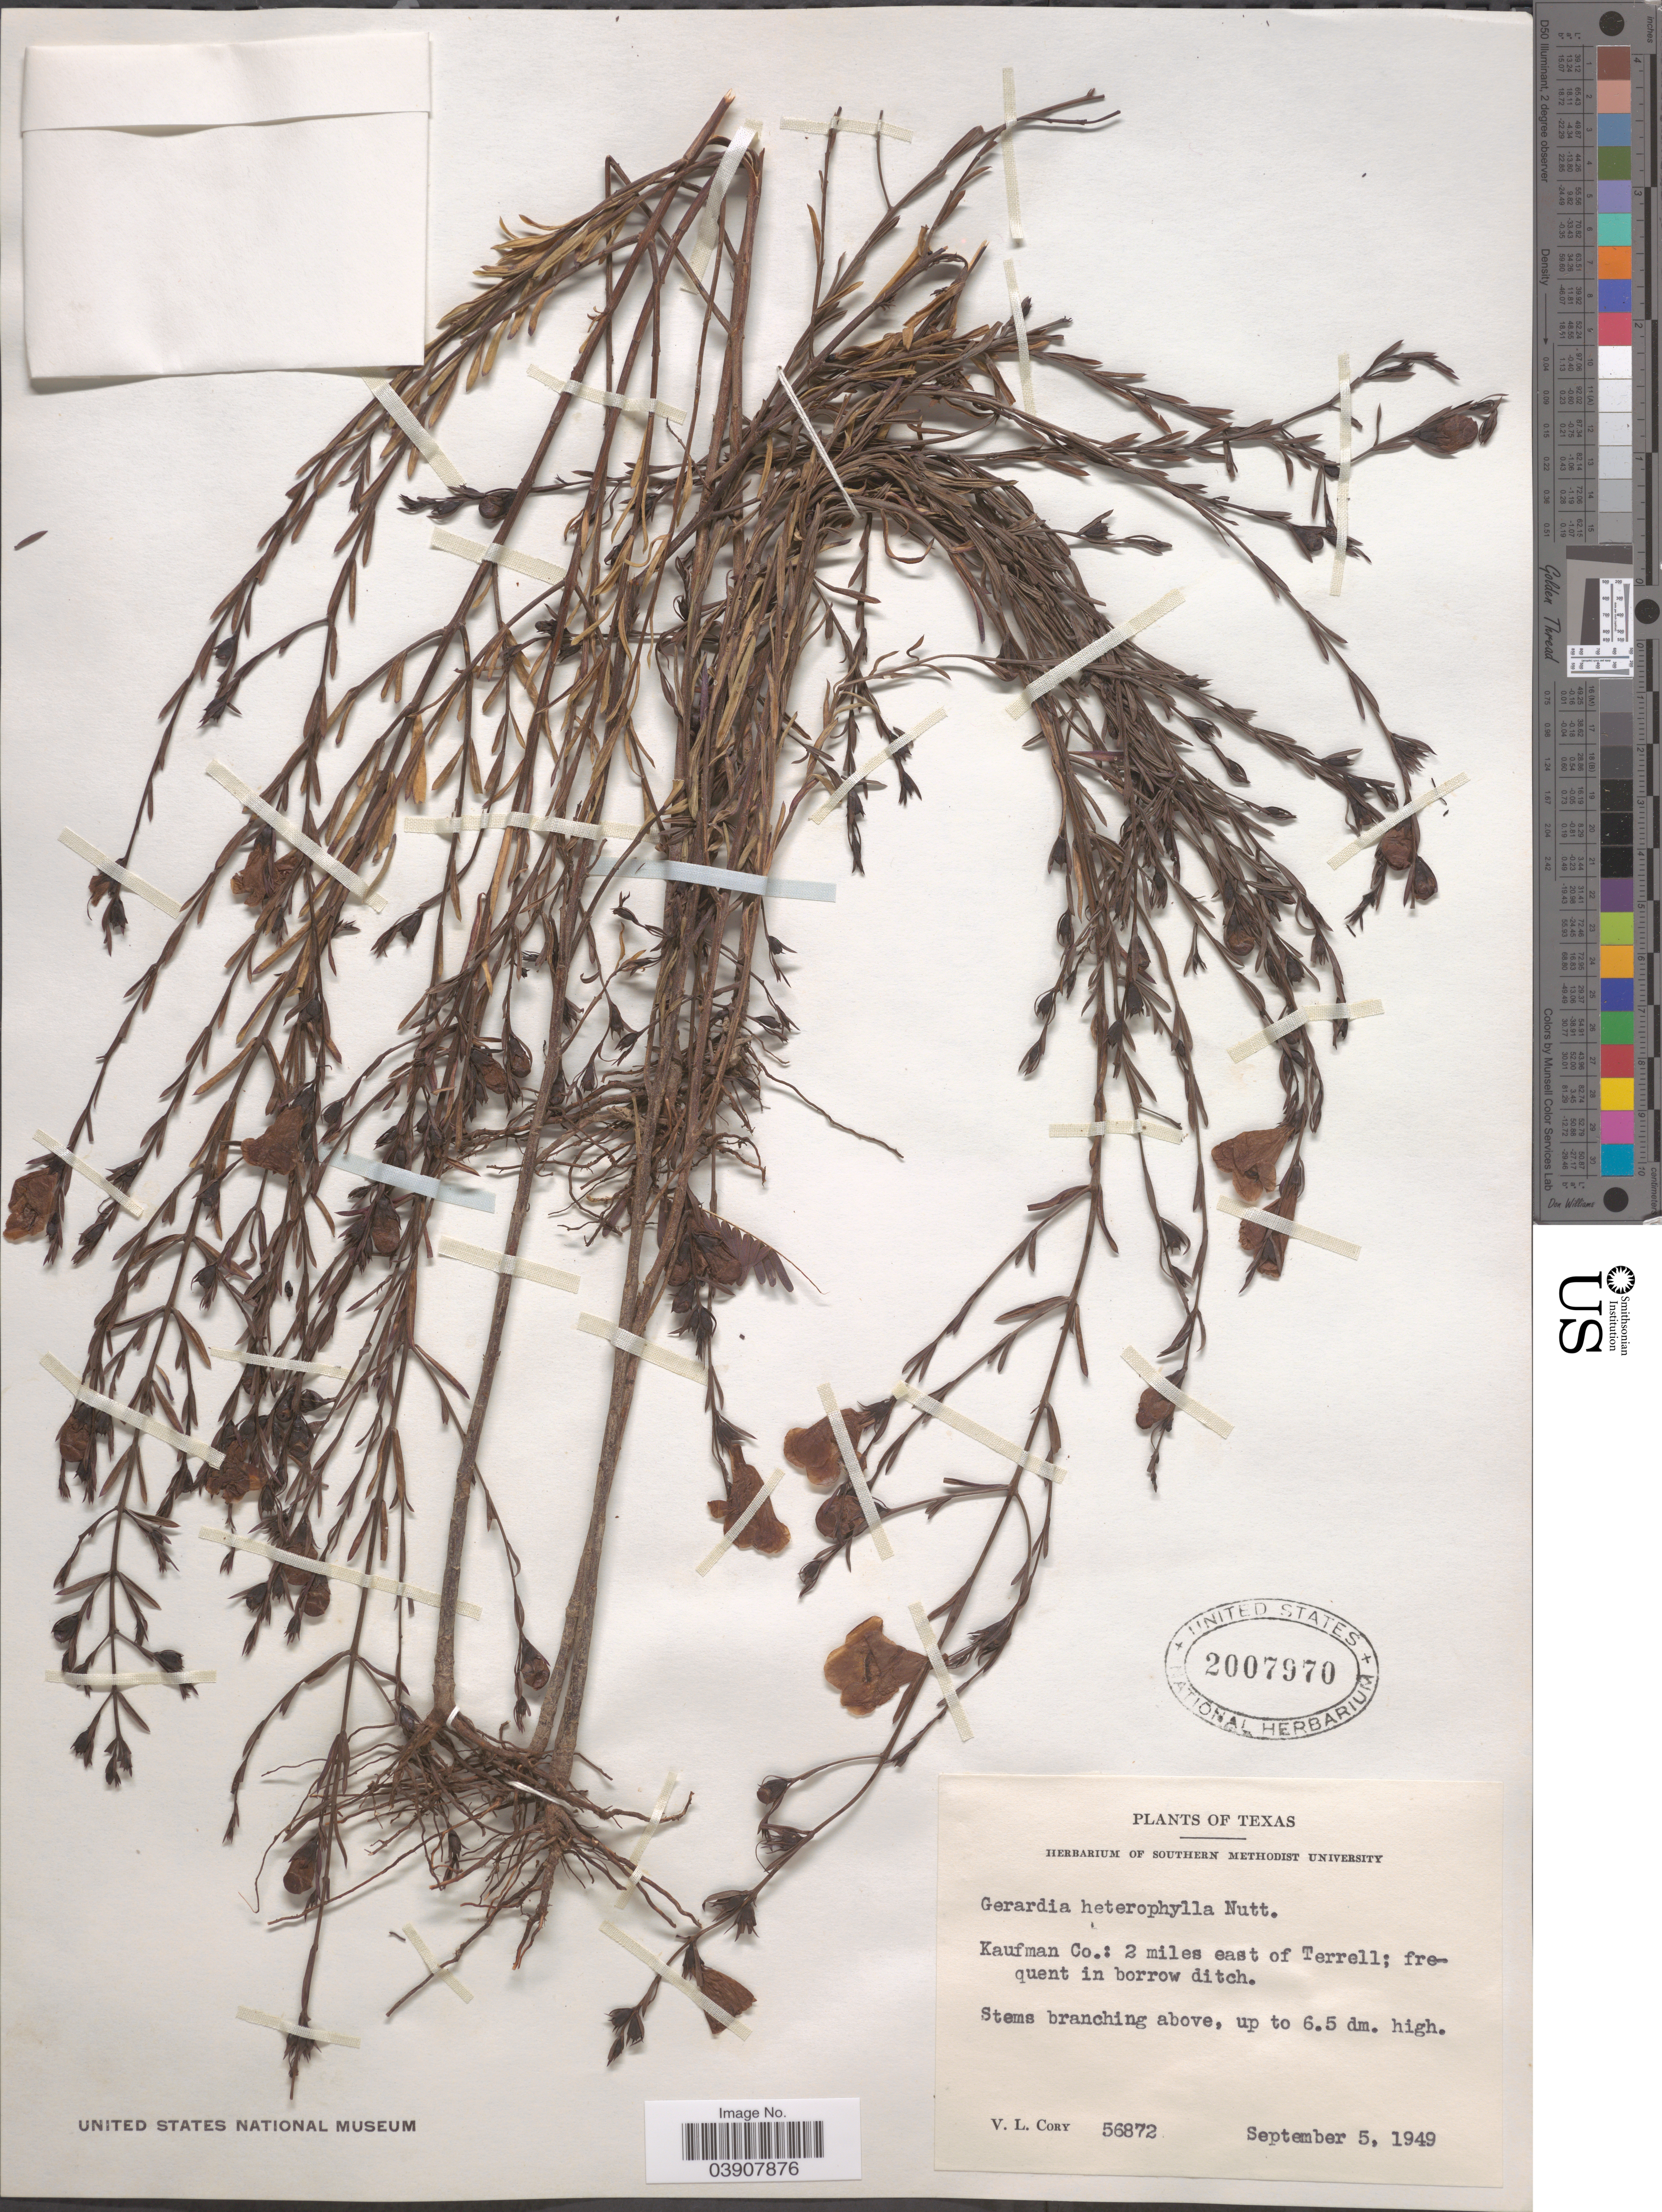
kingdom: Plantae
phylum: Tracheophyta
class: Magnoliopsida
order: Lamiales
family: Orobanchaceae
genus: Agalinis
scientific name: Agalinis heterophylla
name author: (Nutt.) Small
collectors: V. Cory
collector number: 56872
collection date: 1949-09-05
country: United States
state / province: Texas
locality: Kaufman Co.: 2 miles east of Terrell.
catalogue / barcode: US 2007970